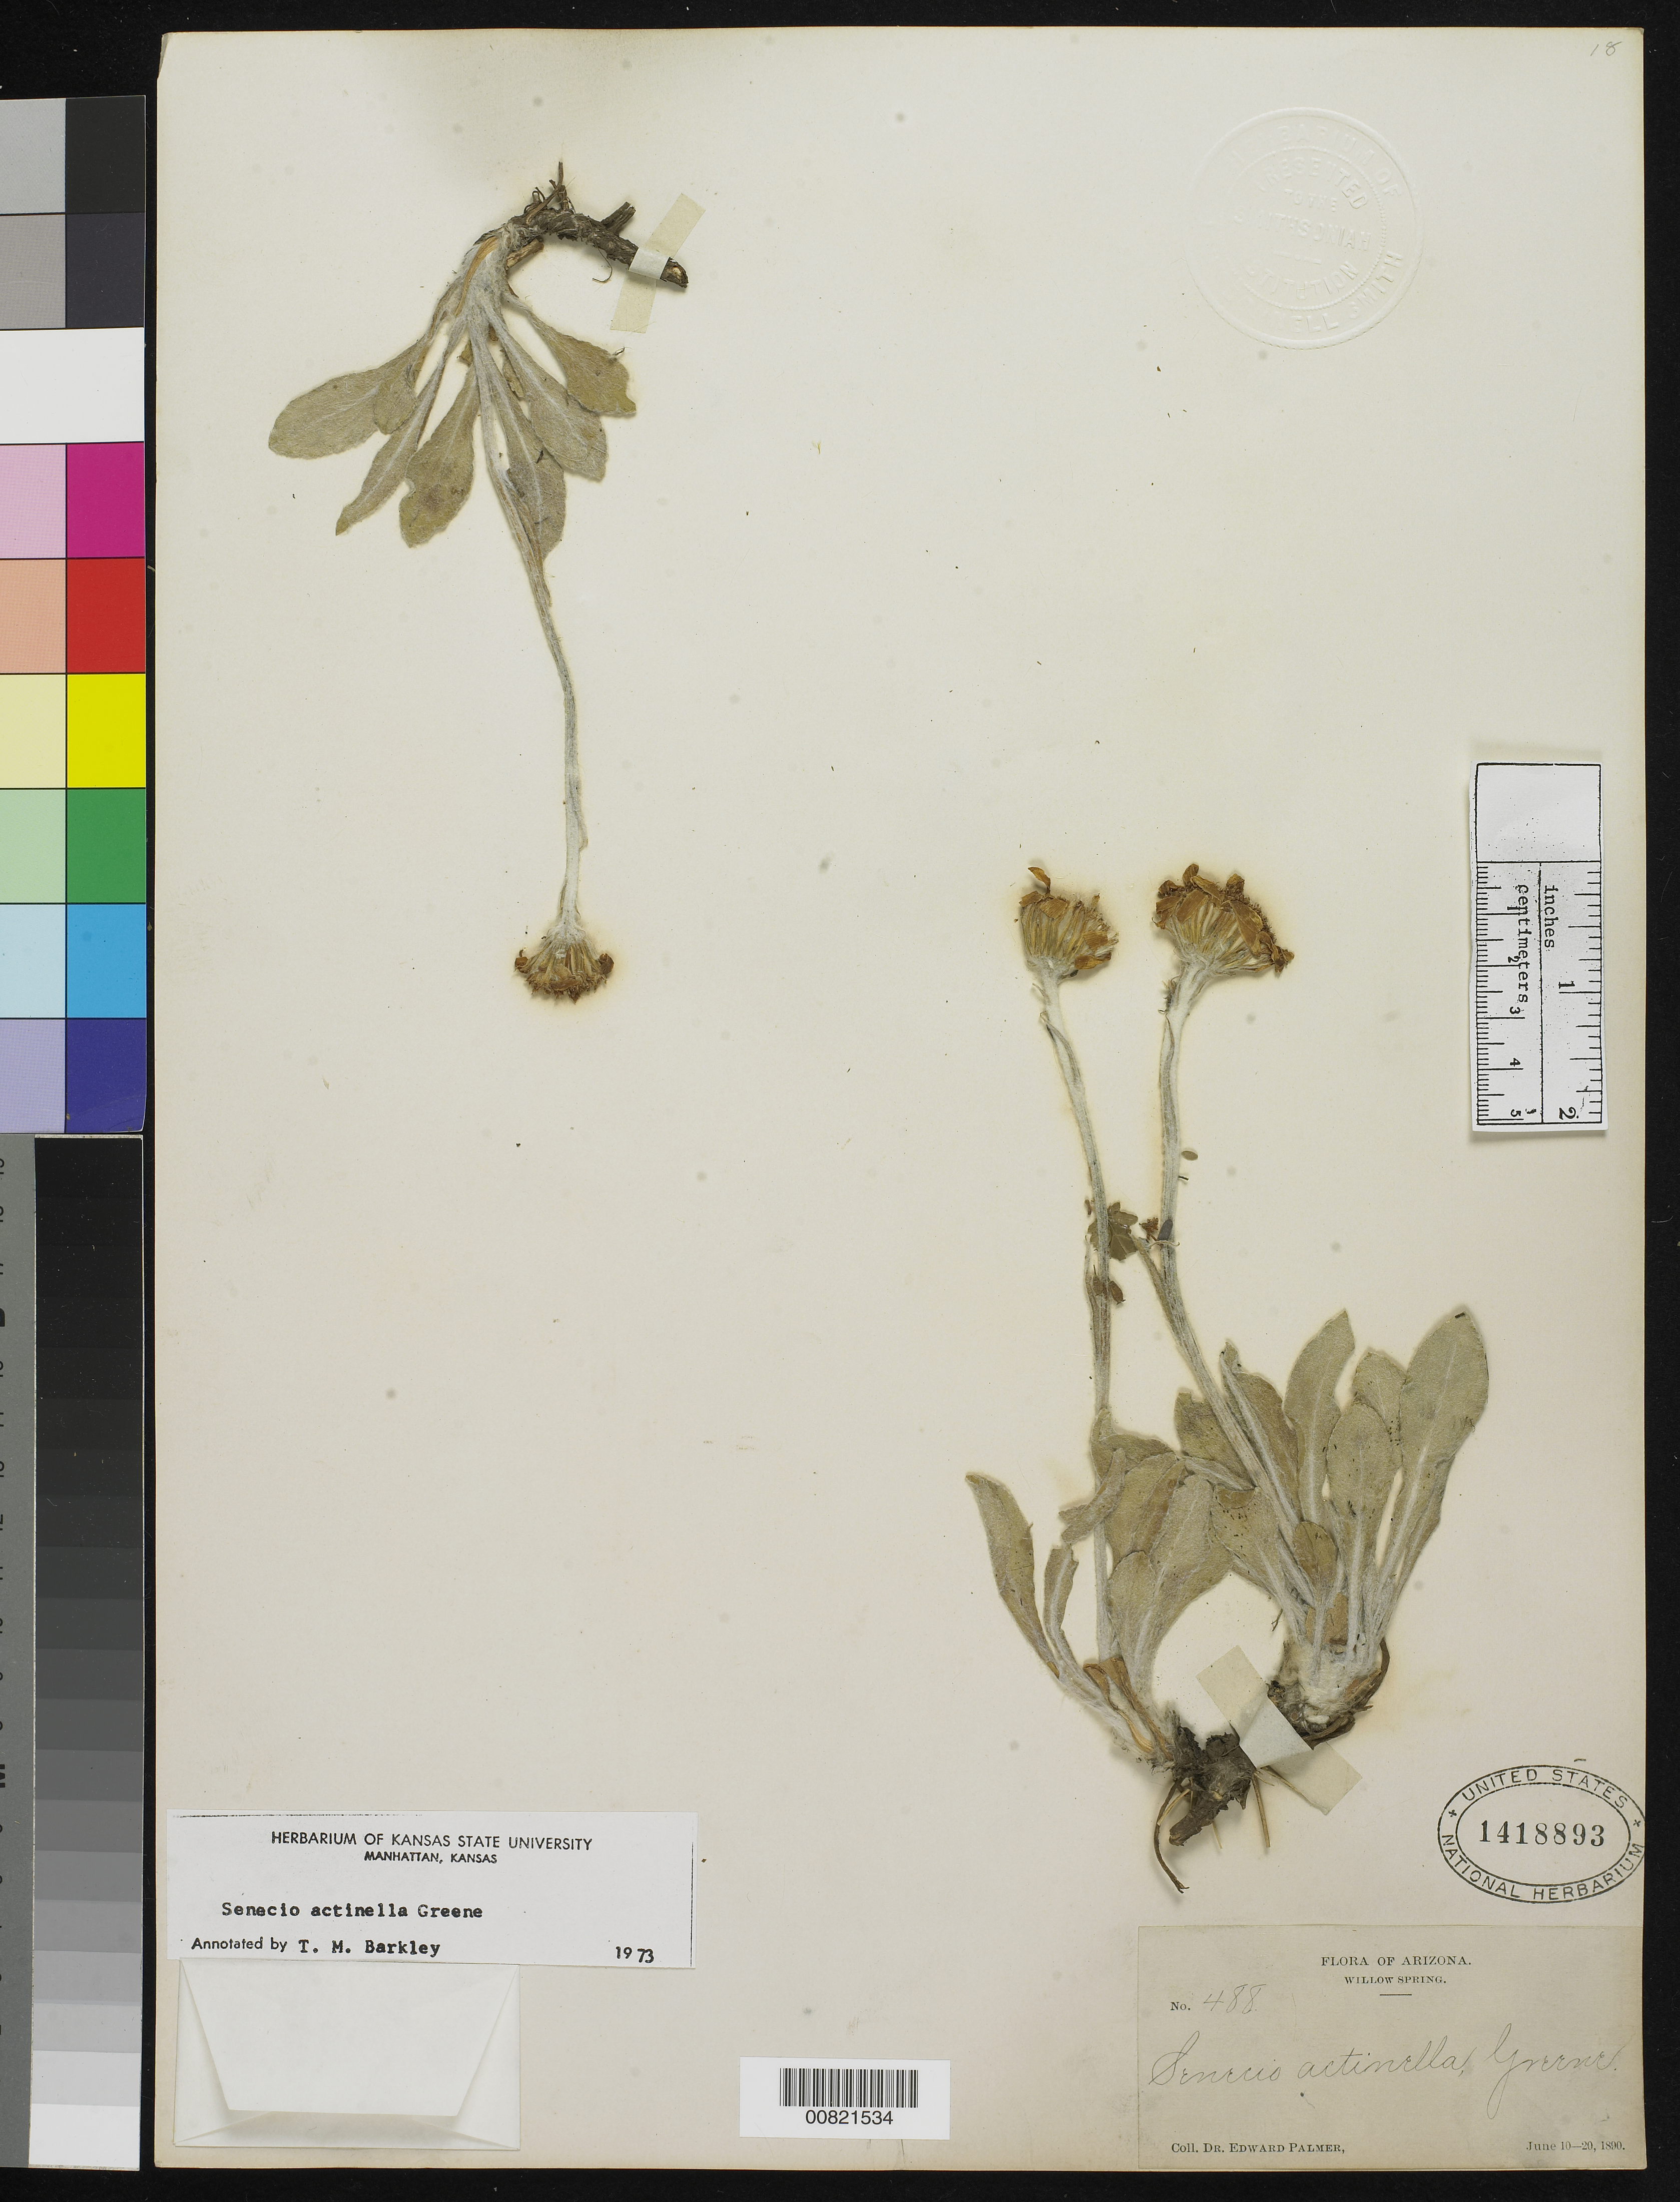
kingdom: Plantae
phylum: Tracheophyta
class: Magnoliopsida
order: Asterales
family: Asteraceae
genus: Senecio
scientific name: Senecio actinella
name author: Greene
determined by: Barkley, Theodore M.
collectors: E. Palmer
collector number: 488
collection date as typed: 10 Jun 1890 to 20 Jun 1890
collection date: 1890-06-10/1890-06-20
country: United States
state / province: Arizona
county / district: Coconino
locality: Willow Spring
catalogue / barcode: US 1418893